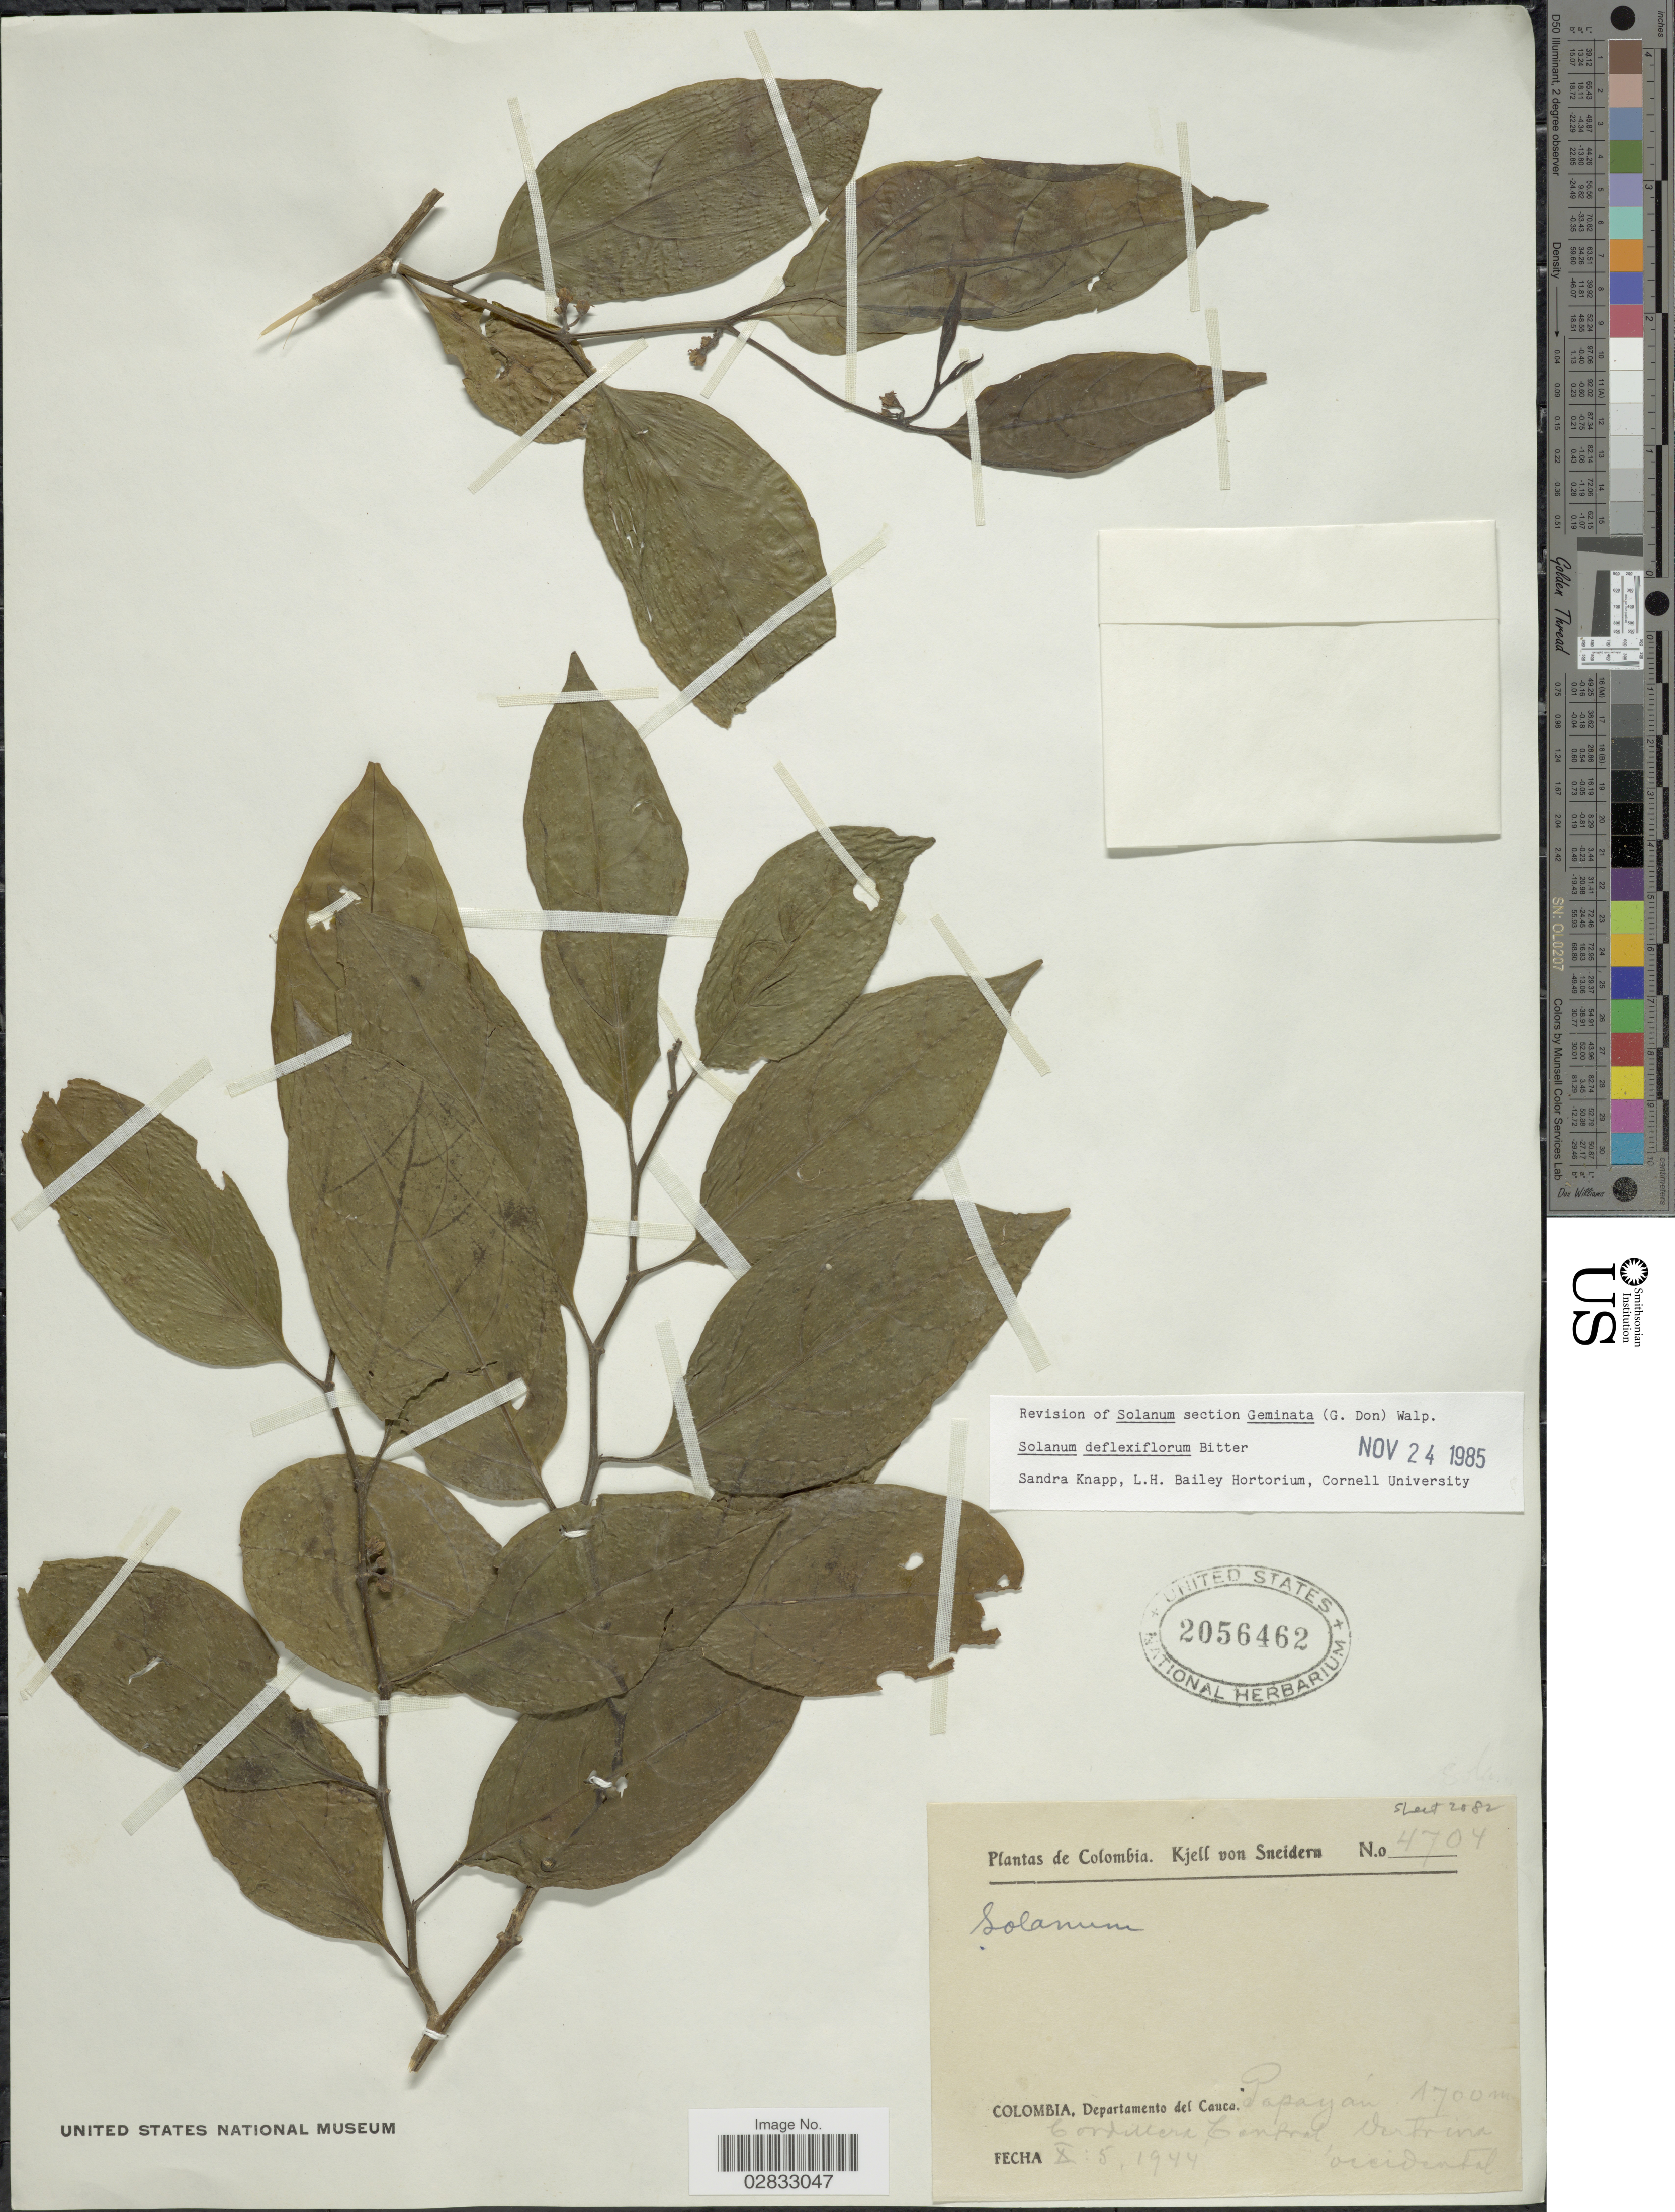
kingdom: Plantae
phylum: Tracheophyta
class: Magnoliopsida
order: Solanales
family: Solanaceae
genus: Solanum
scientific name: Solanum deflexiflorum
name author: Bitter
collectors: K. von Sneidern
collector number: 4704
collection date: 1944-10-05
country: Colombia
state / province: Cauca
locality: Popayán. Cordillera Central Occidental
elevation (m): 1700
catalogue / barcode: US 2056462